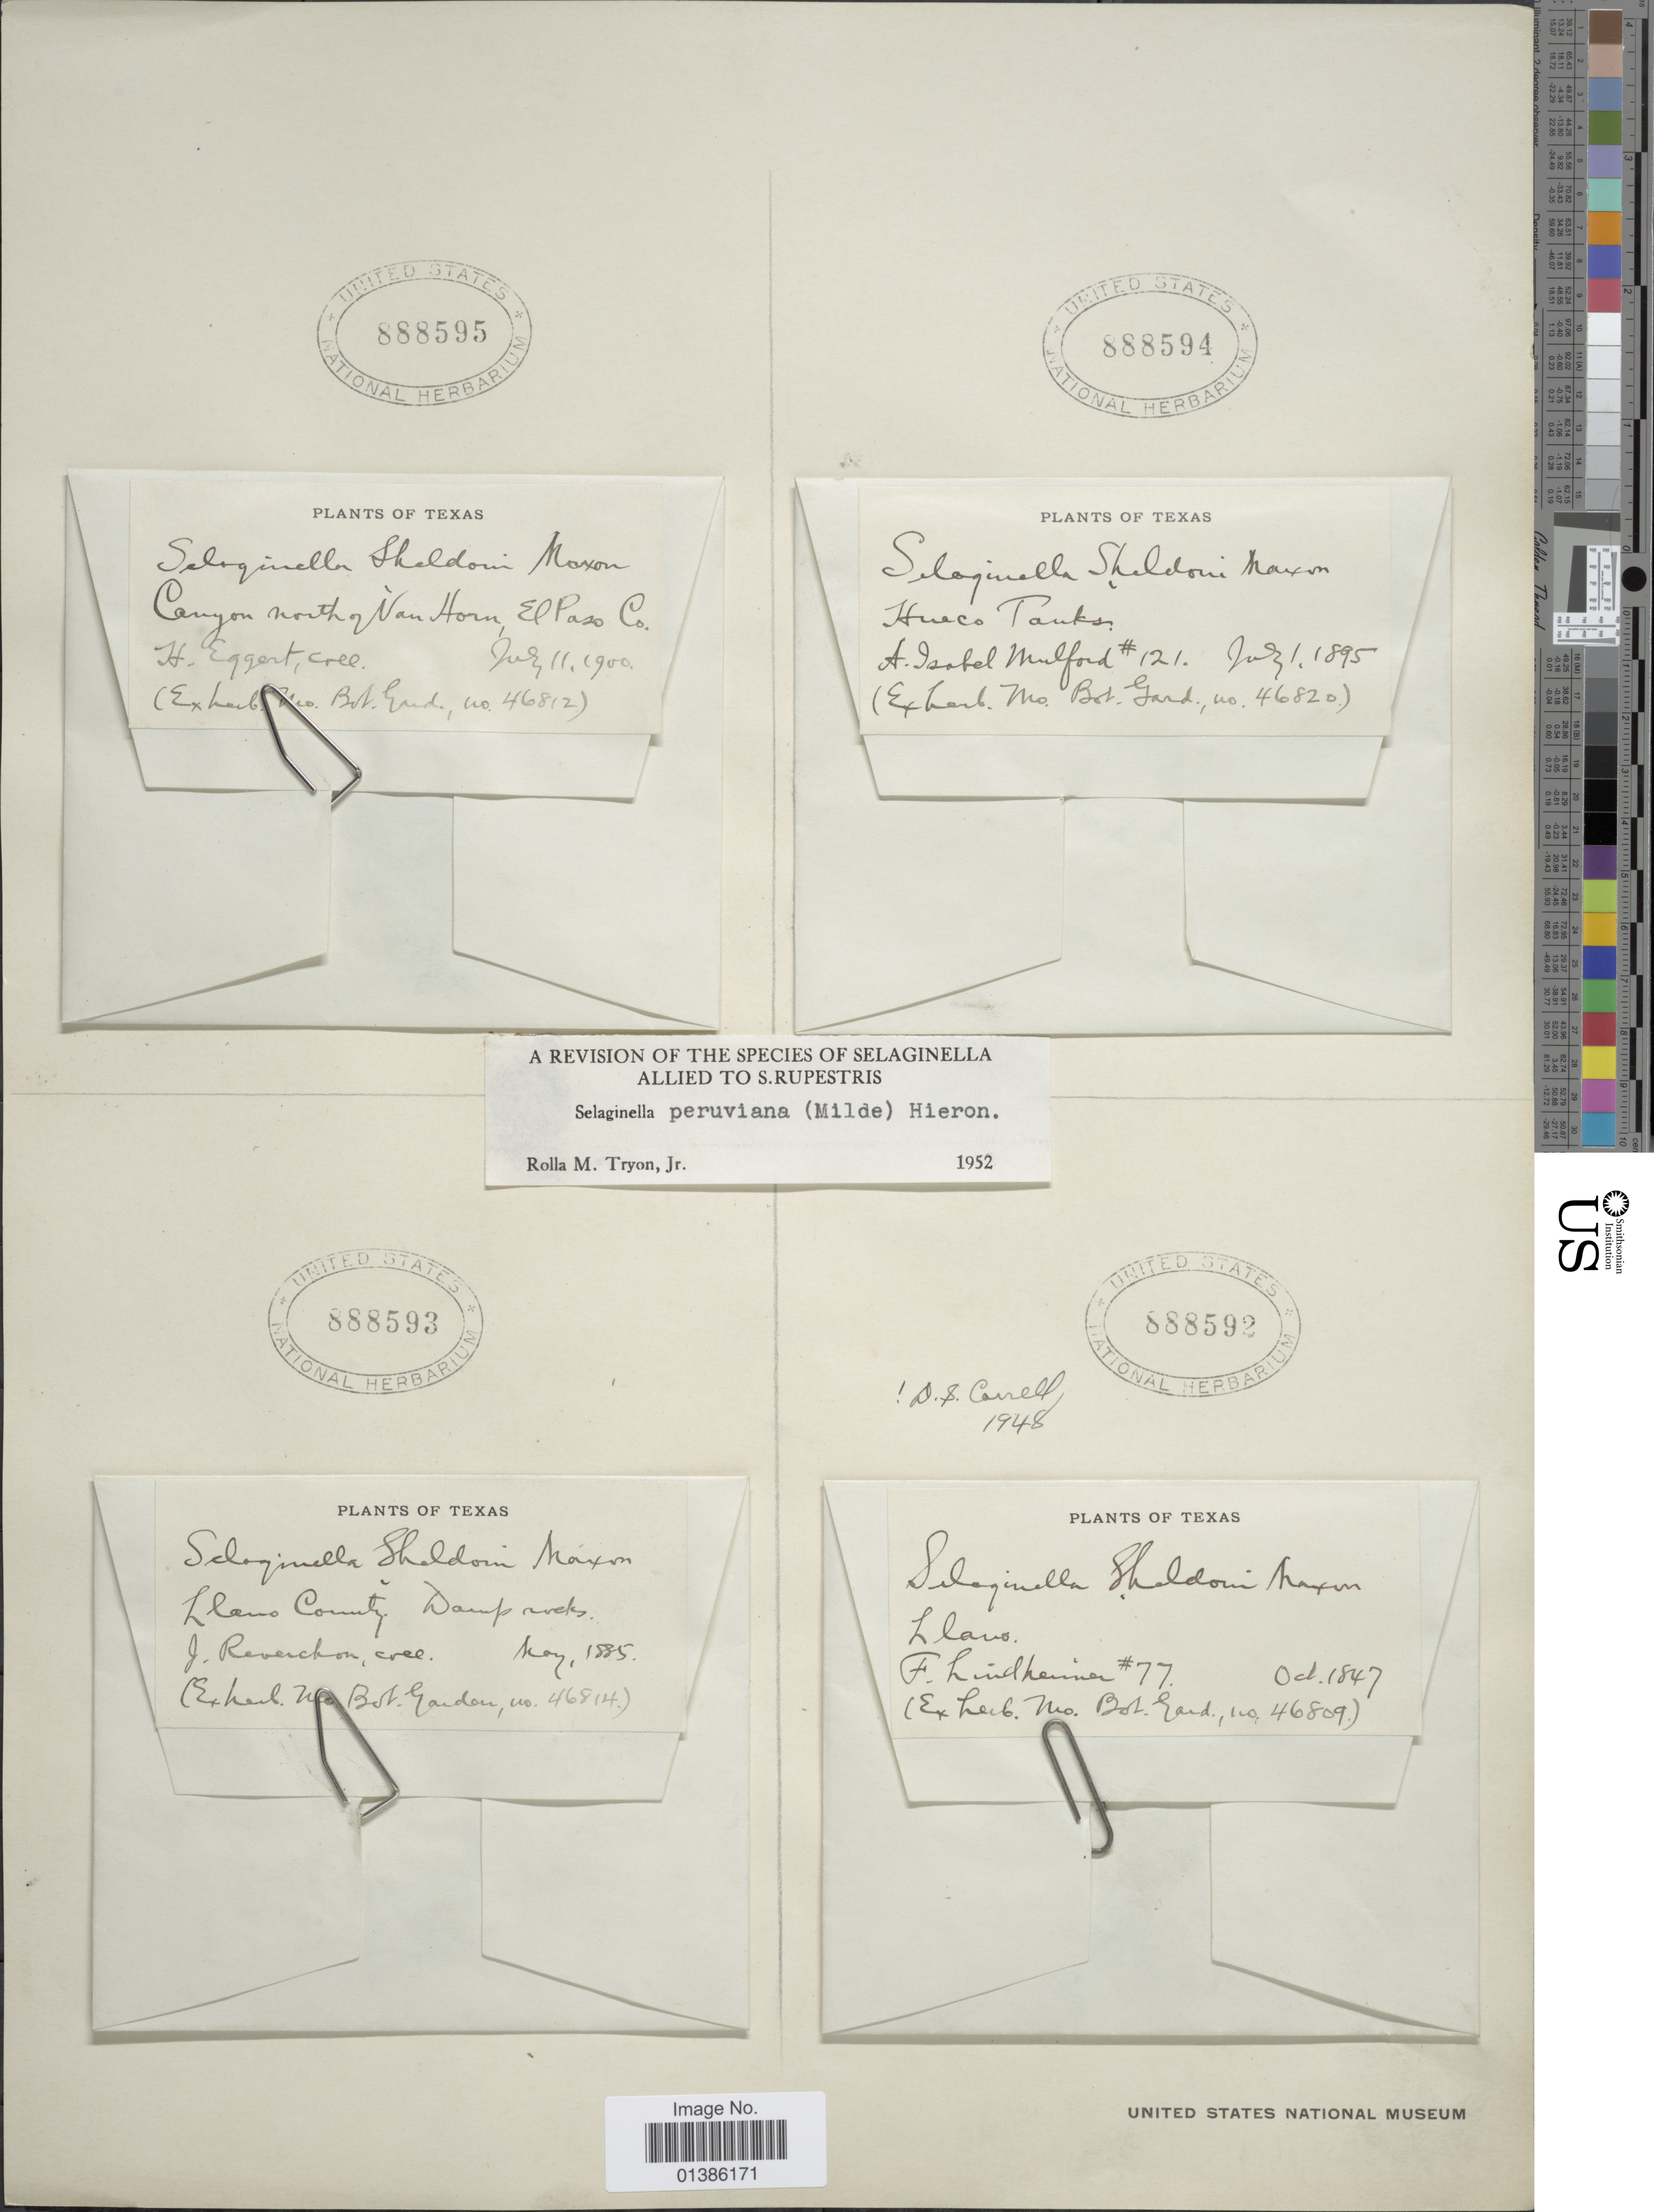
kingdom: Plantae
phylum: Tracheophyta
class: Lycopodiopsida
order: Selaginellales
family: Selaginellaceae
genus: Selaginella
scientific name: Selaginella peruviana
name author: (Milde) Hieron.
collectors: J. Reverchon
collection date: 1885-05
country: United States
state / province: Texas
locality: Llano County.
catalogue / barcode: US 888593-2